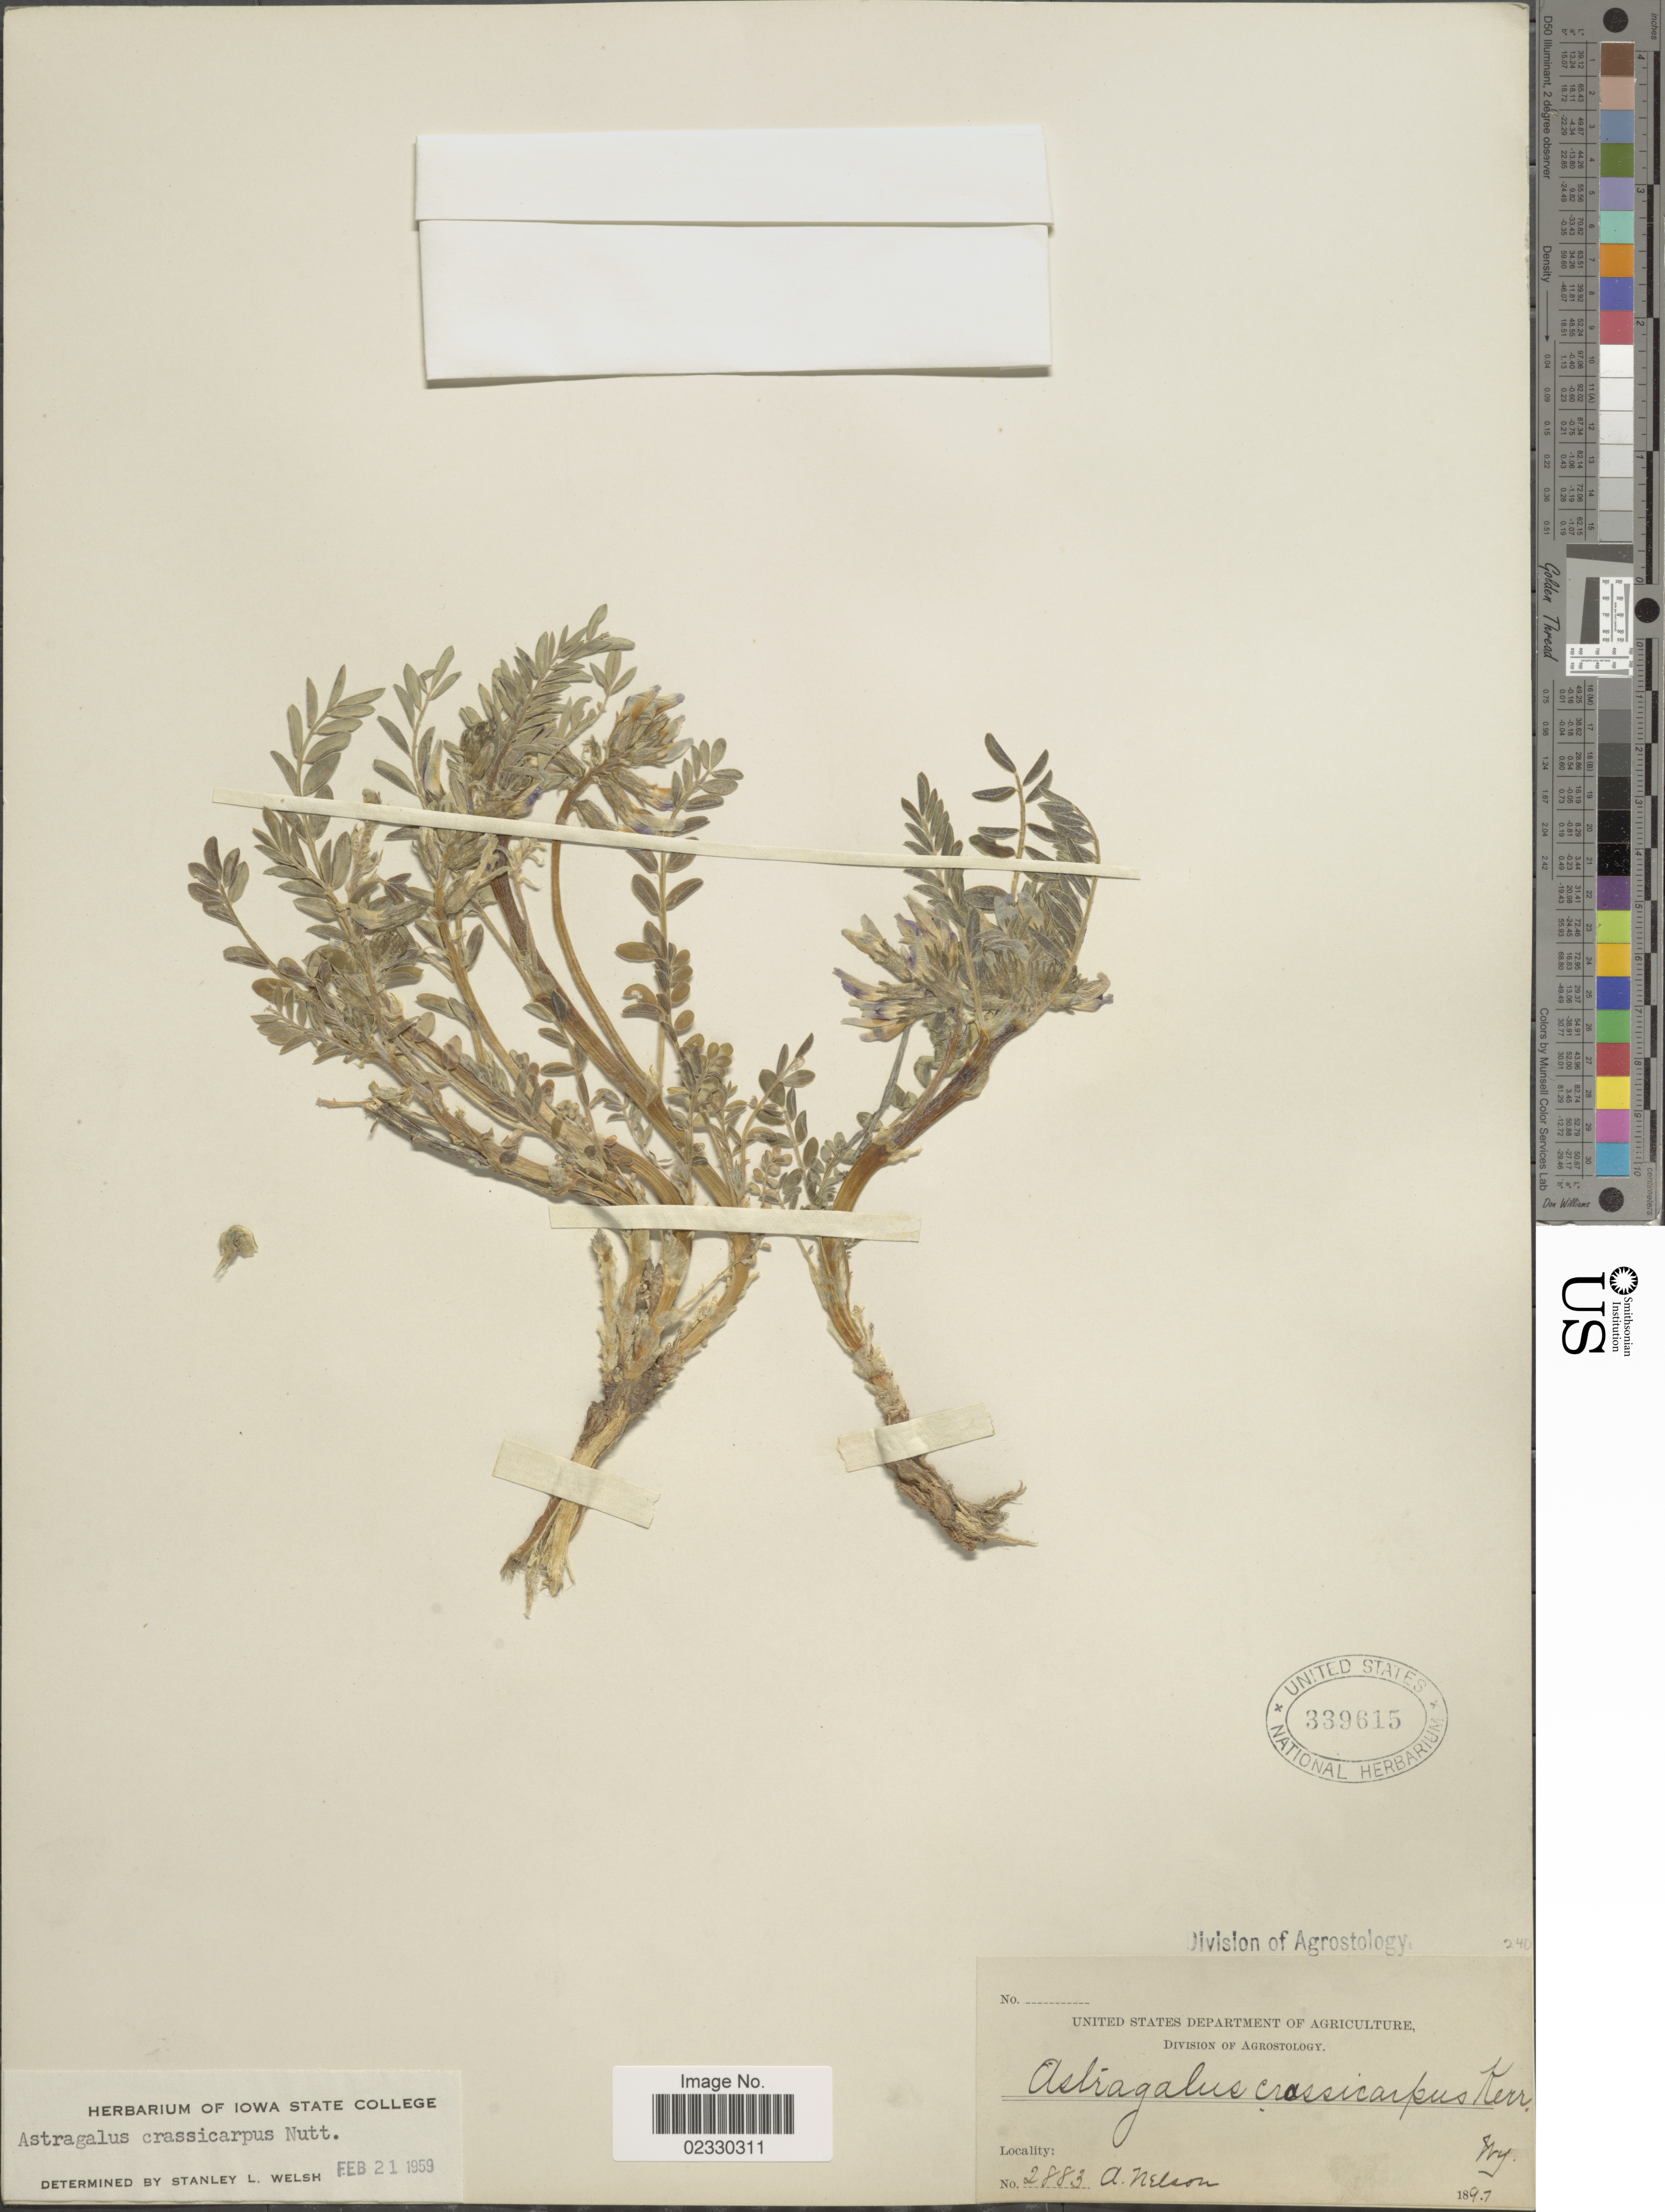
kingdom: Plantae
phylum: Tracheophyta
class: Magnoliopsida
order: Fabales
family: Fabaceae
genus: Astragalus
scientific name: Astragalus crassicarpus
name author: Nutt.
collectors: A. Nelson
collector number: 2883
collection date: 1897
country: United States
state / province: New York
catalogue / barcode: US 339615